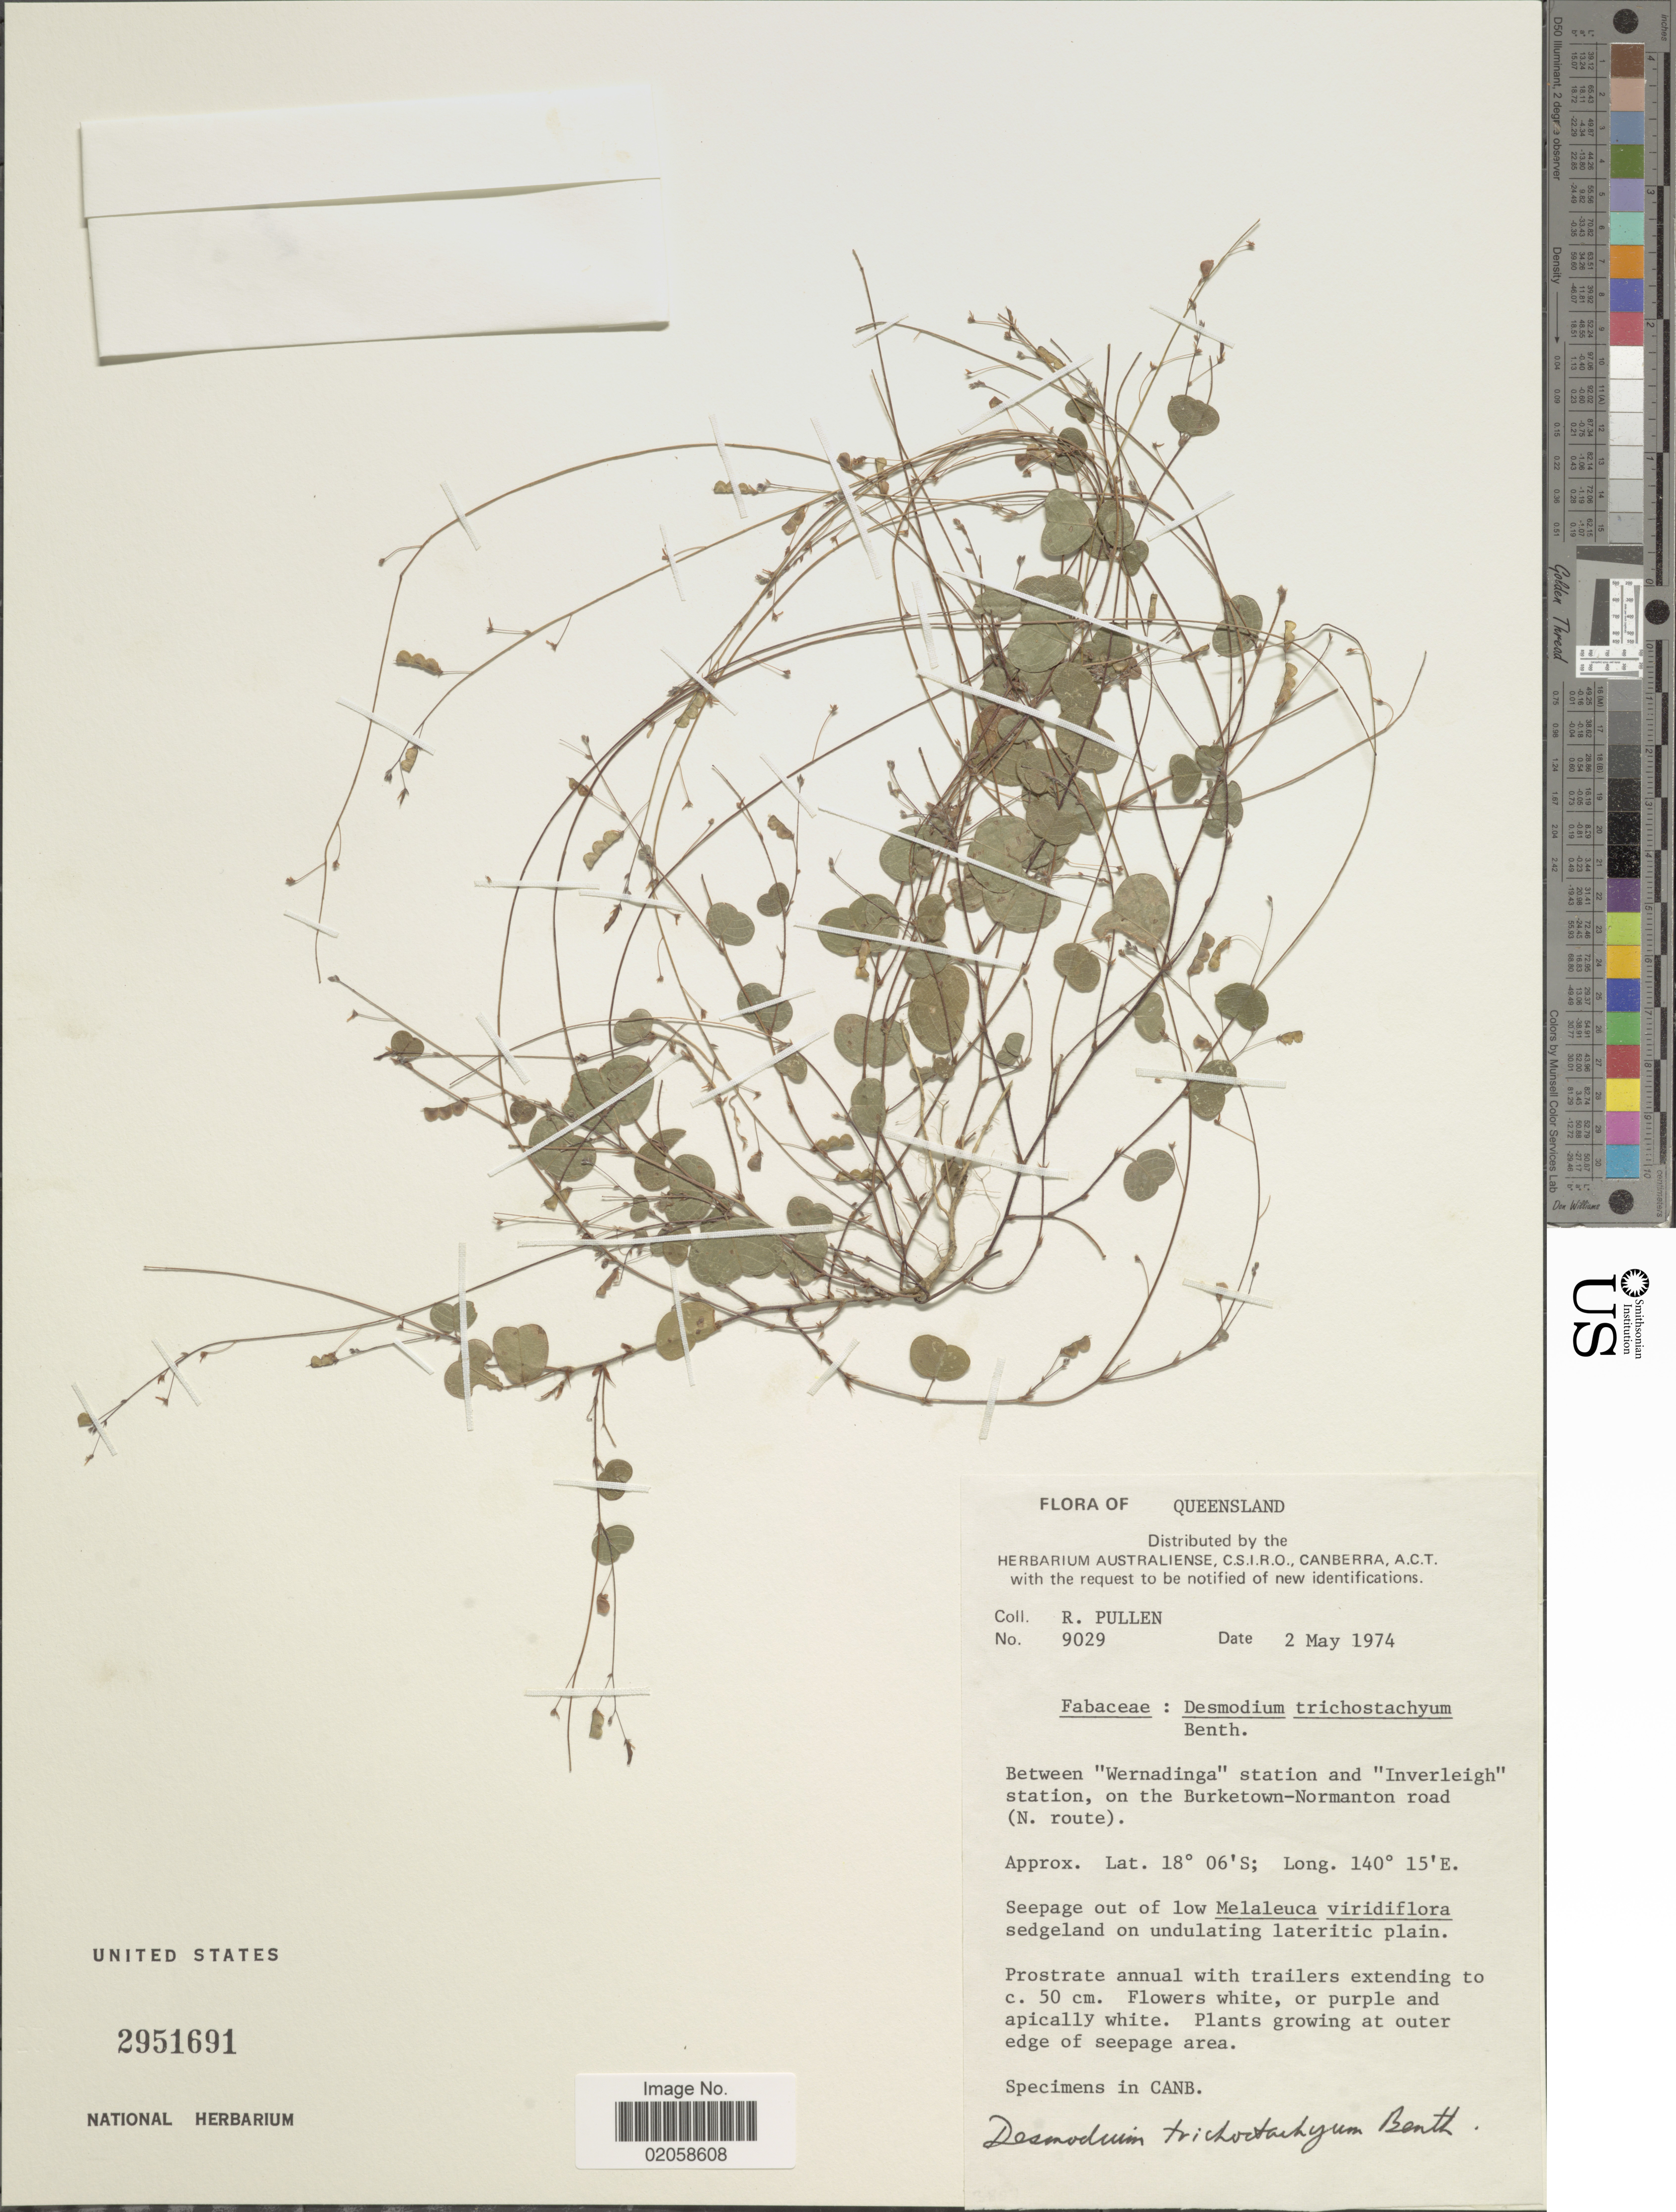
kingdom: Plantae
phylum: Tracheophyta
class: Magnoliopsida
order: Fabales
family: Fabaceae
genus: Grona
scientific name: Grona trichostachya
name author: (Benth.) H. Ohashi & K. Ohashi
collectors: R. Pullen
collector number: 9029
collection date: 1974-05-02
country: Australia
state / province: Queensland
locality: Between "Wernadinga" station and "Inverleigh" station, on the Burketown- Normanton road ( N. Route)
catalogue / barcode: US 2951691